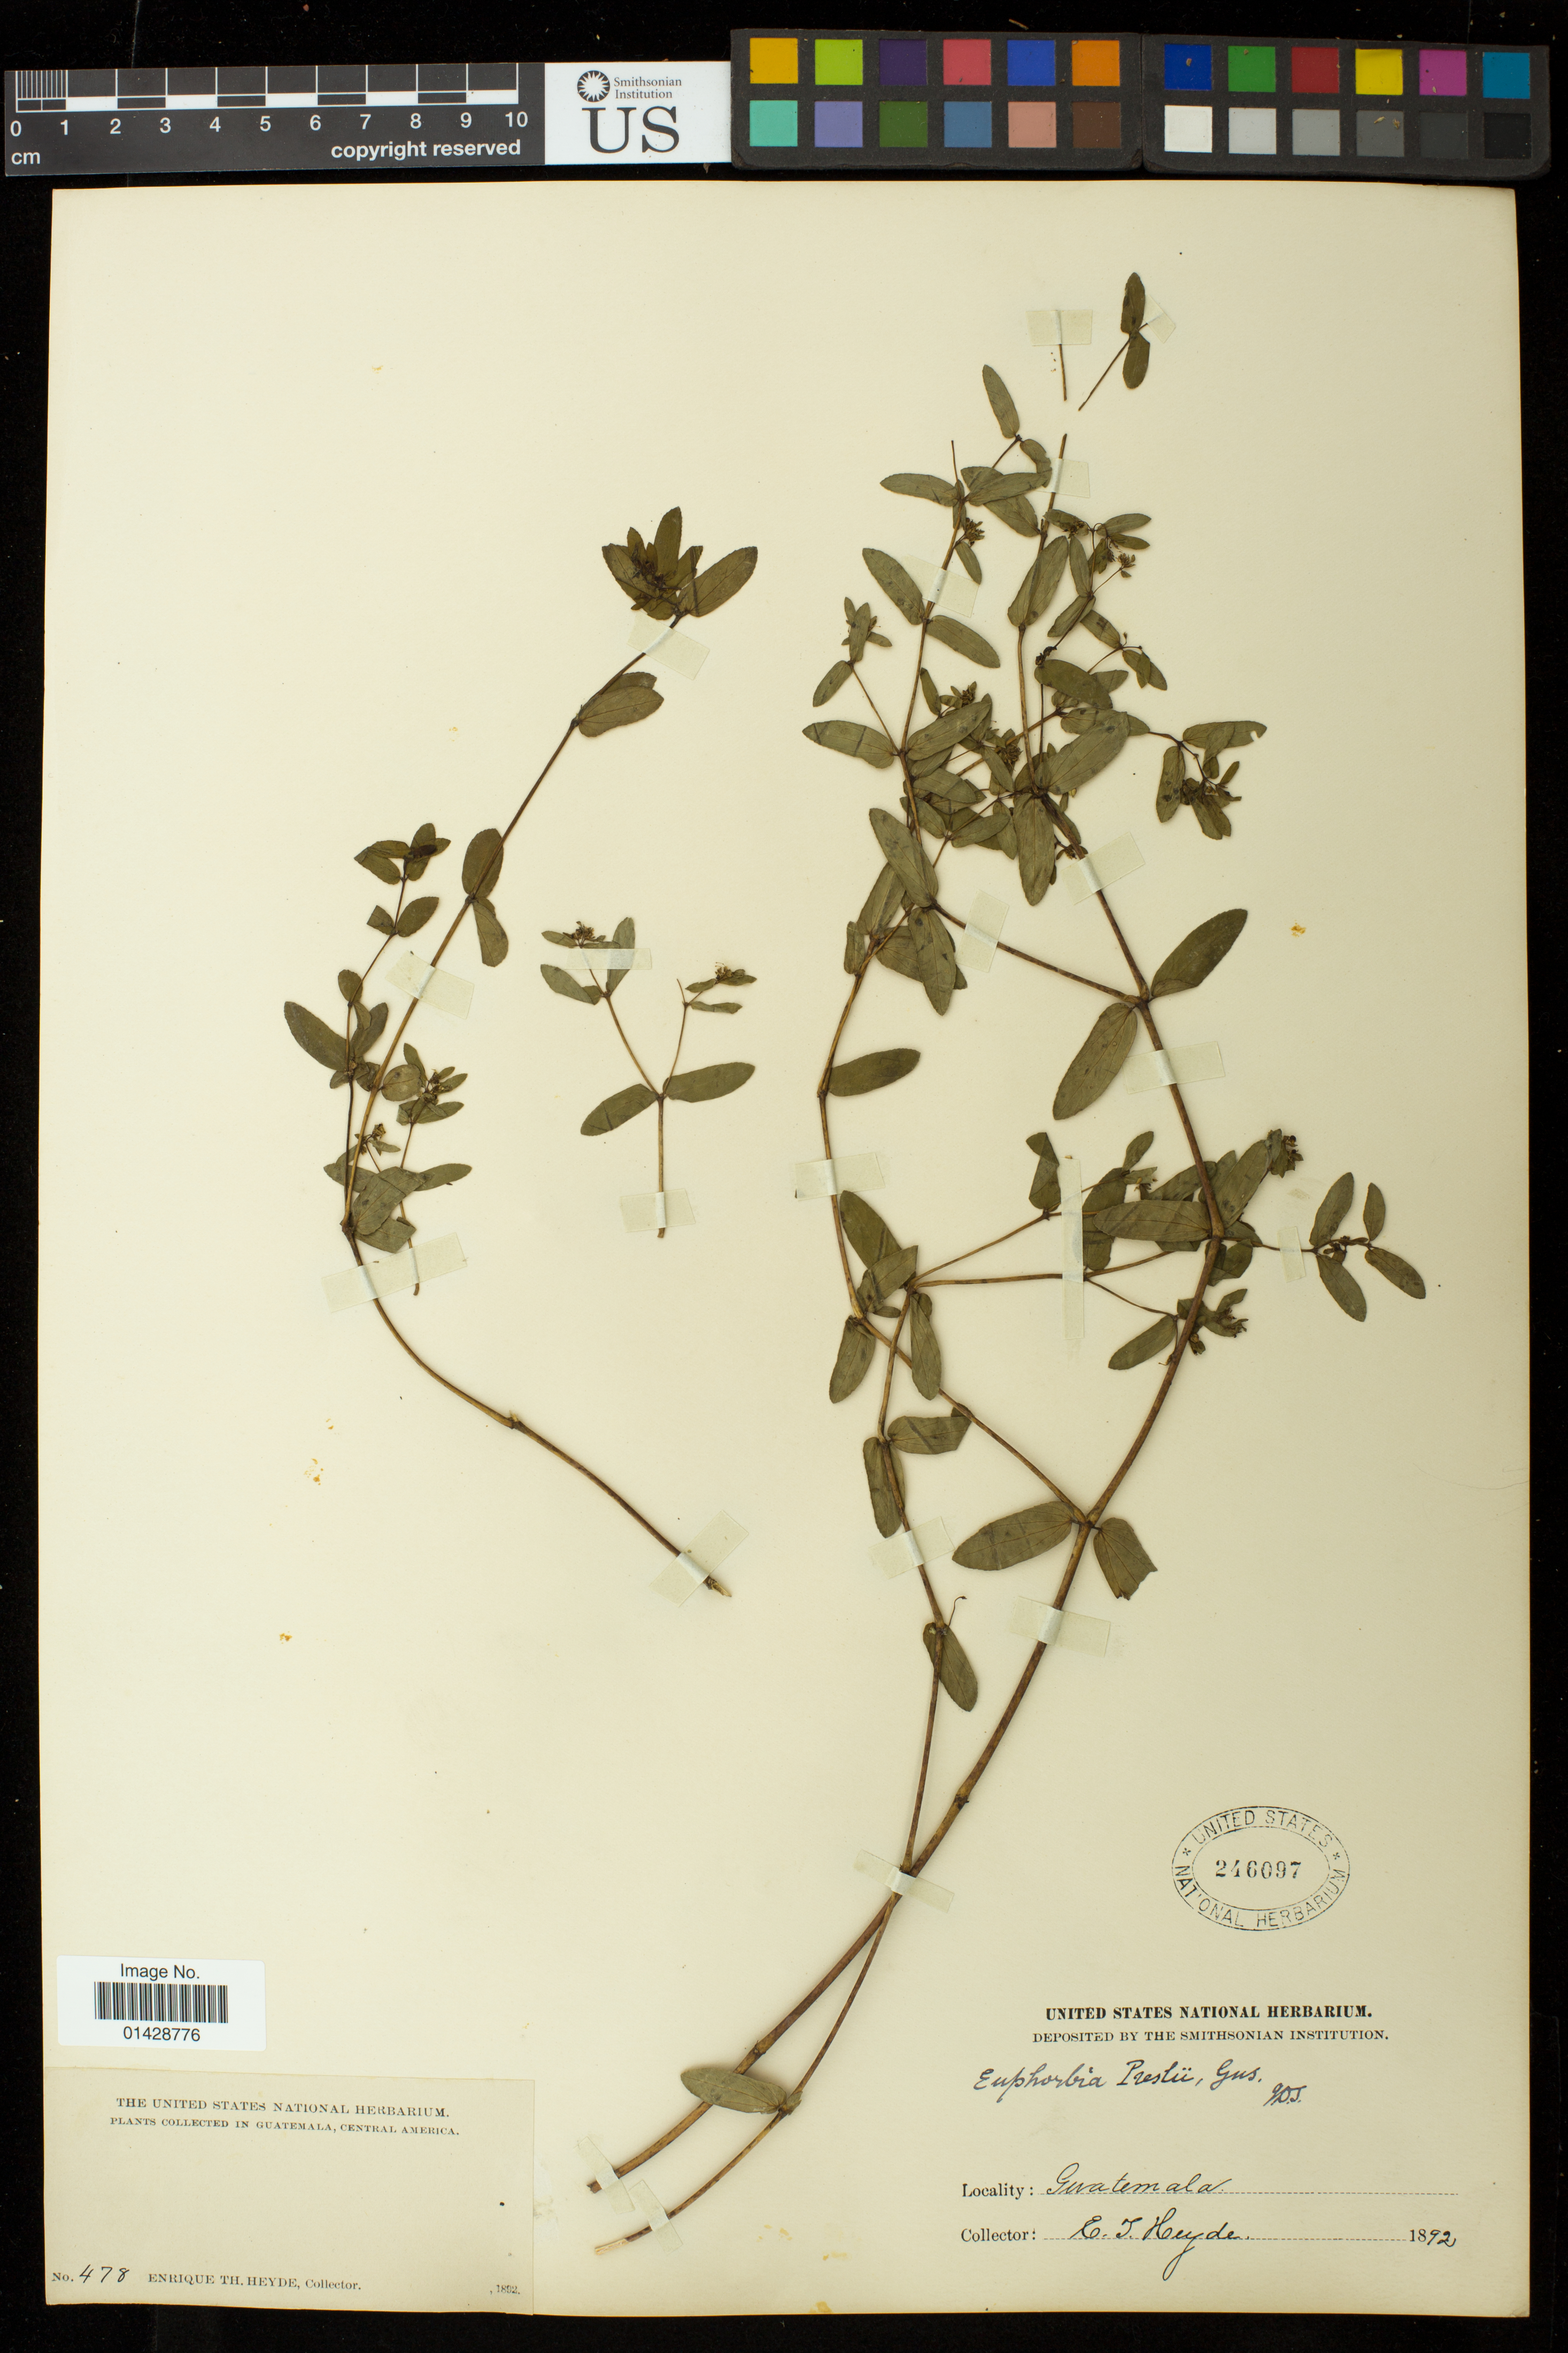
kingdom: Plantae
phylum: Tracheophyta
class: Magnoliopsida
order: Malpighiales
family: Euphorbiaceae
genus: Euphorbia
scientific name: Euphorbia maculata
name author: L.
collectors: E. T. Heyde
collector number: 478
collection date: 1892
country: Guatemala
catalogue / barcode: US 246097